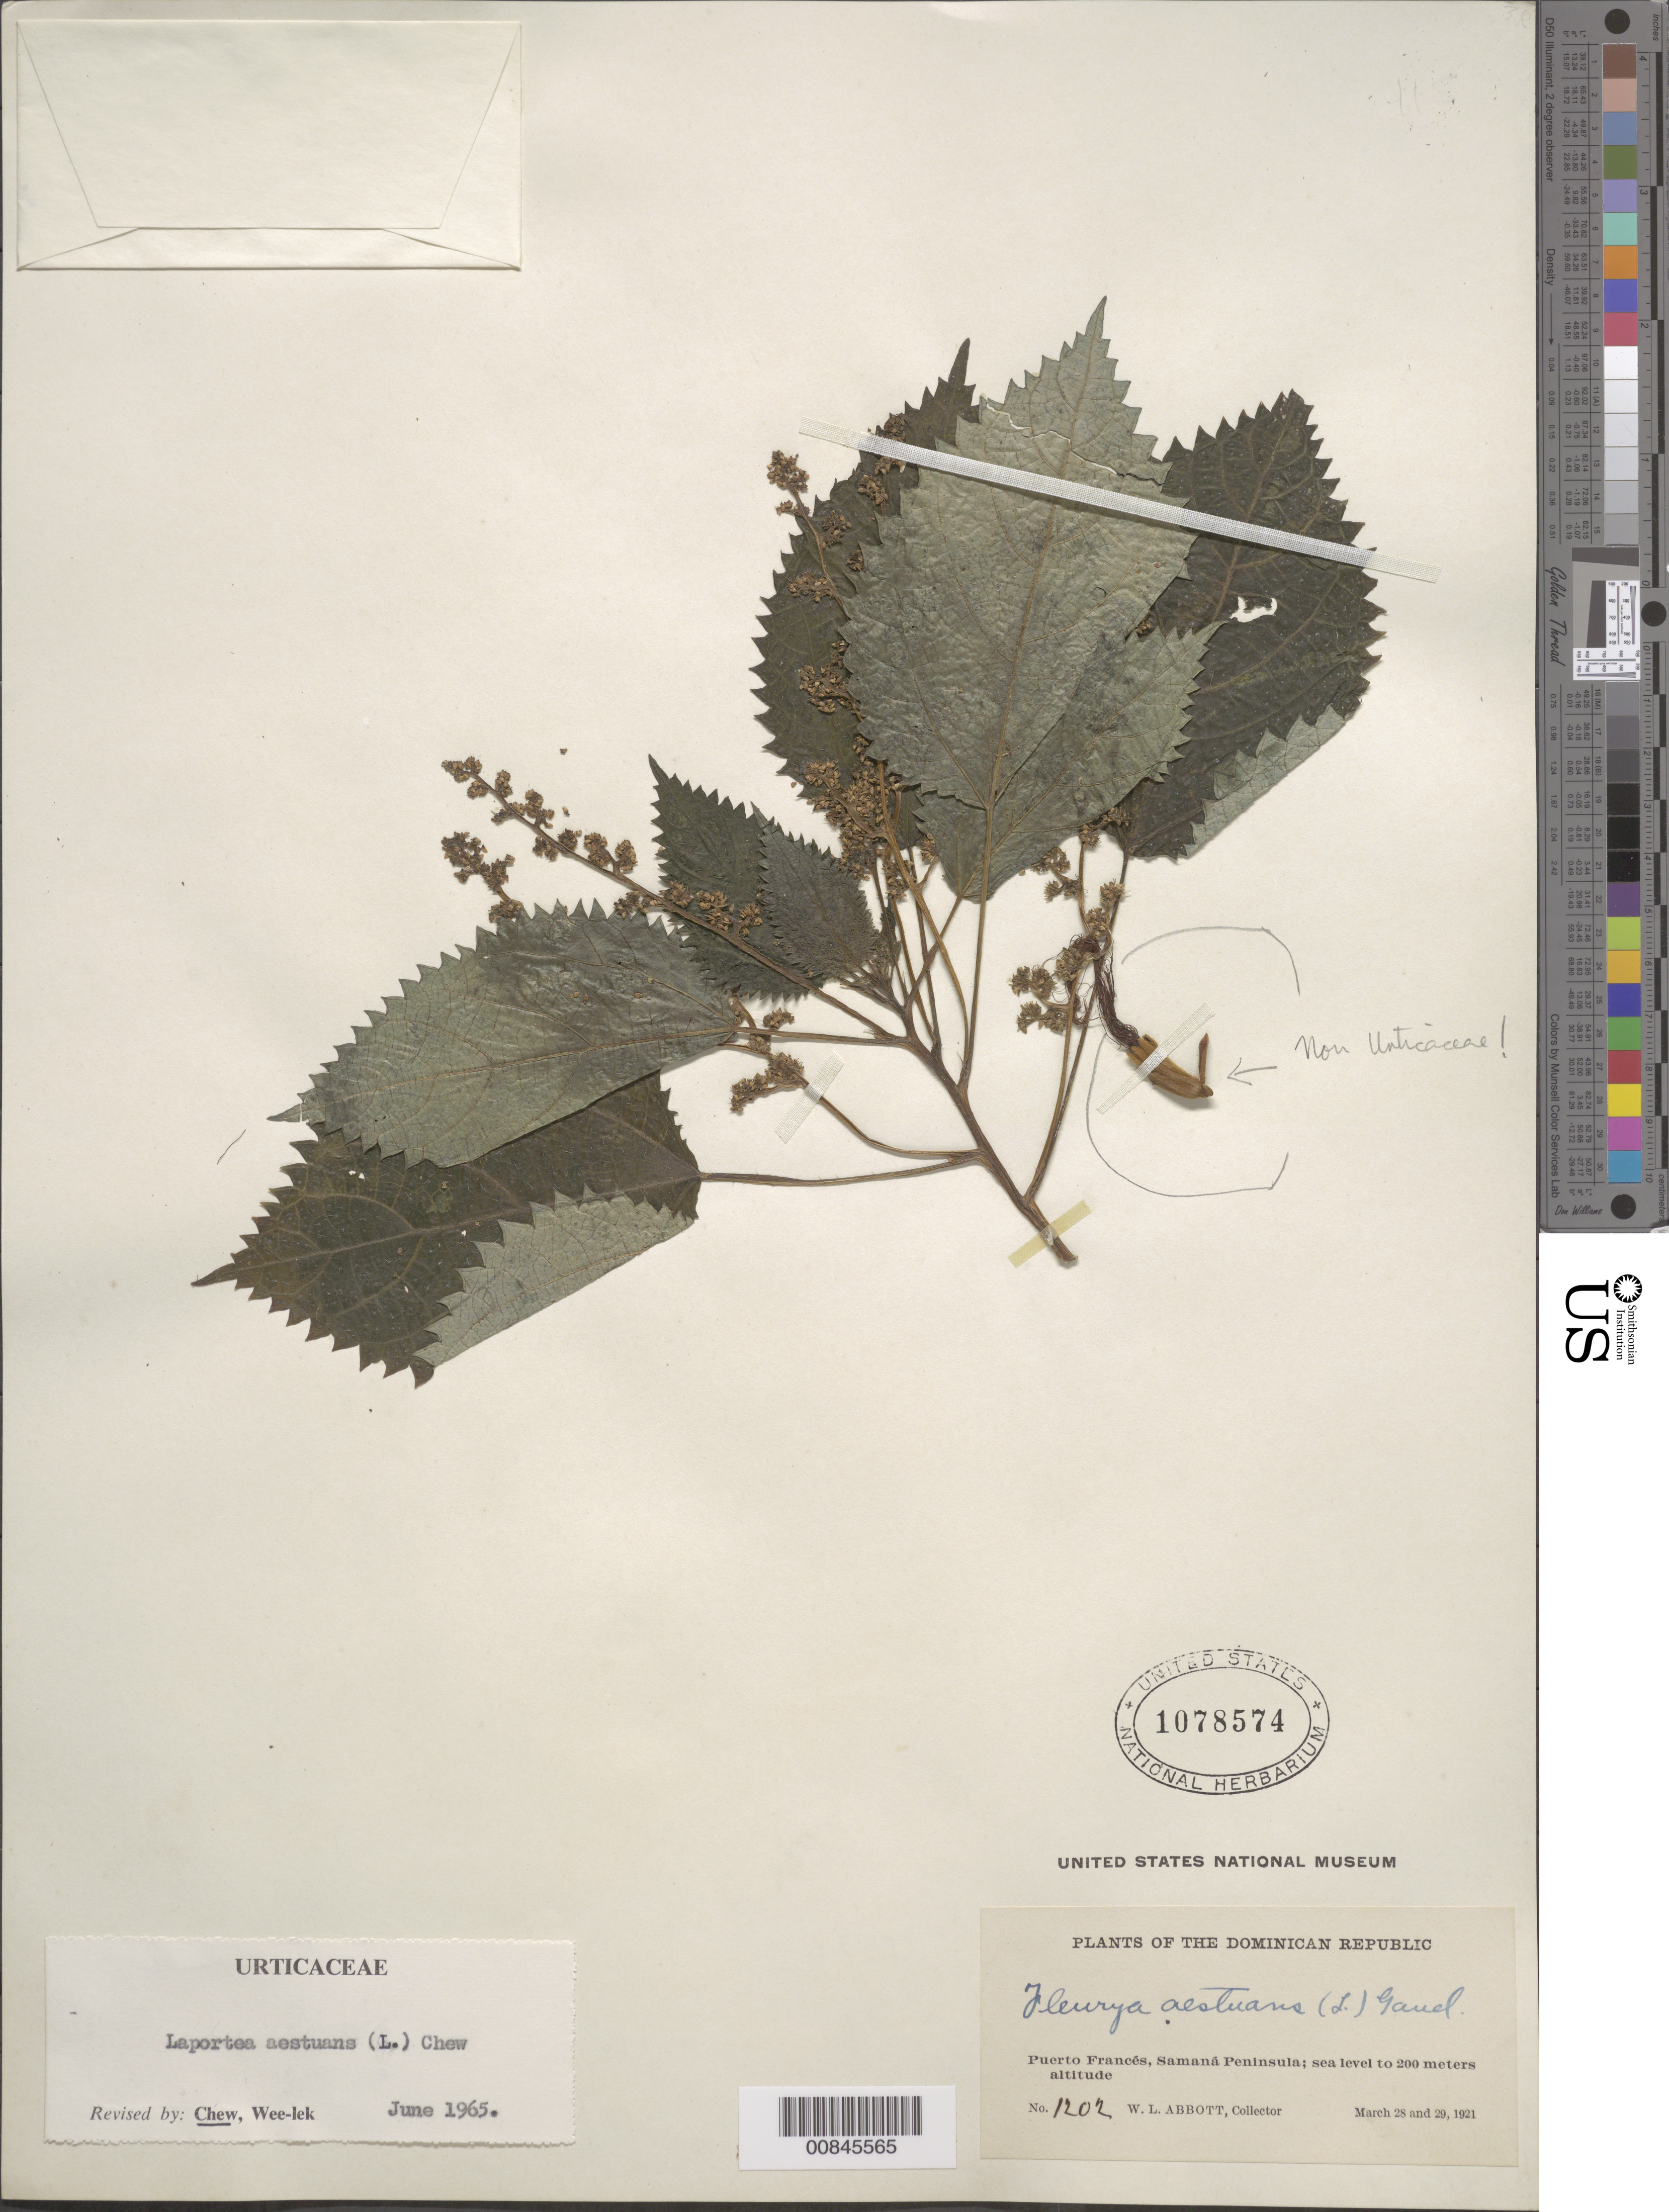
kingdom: Plantae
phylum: Tracheophyta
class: Magnoliopsida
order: Rosales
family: Urticaceae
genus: Laportea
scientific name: Laportea aestuans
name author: (L.) Chew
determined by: Chew, Wee-Lek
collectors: W. L. Abbott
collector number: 1202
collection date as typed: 28 Mar 1921 to 29 Mar 1921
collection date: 1921-03-28/1921-03-29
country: Dominican Republic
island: Hispaniola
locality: Puerto Francés, Samaná Península.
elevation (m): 0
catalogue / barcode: US 1078574